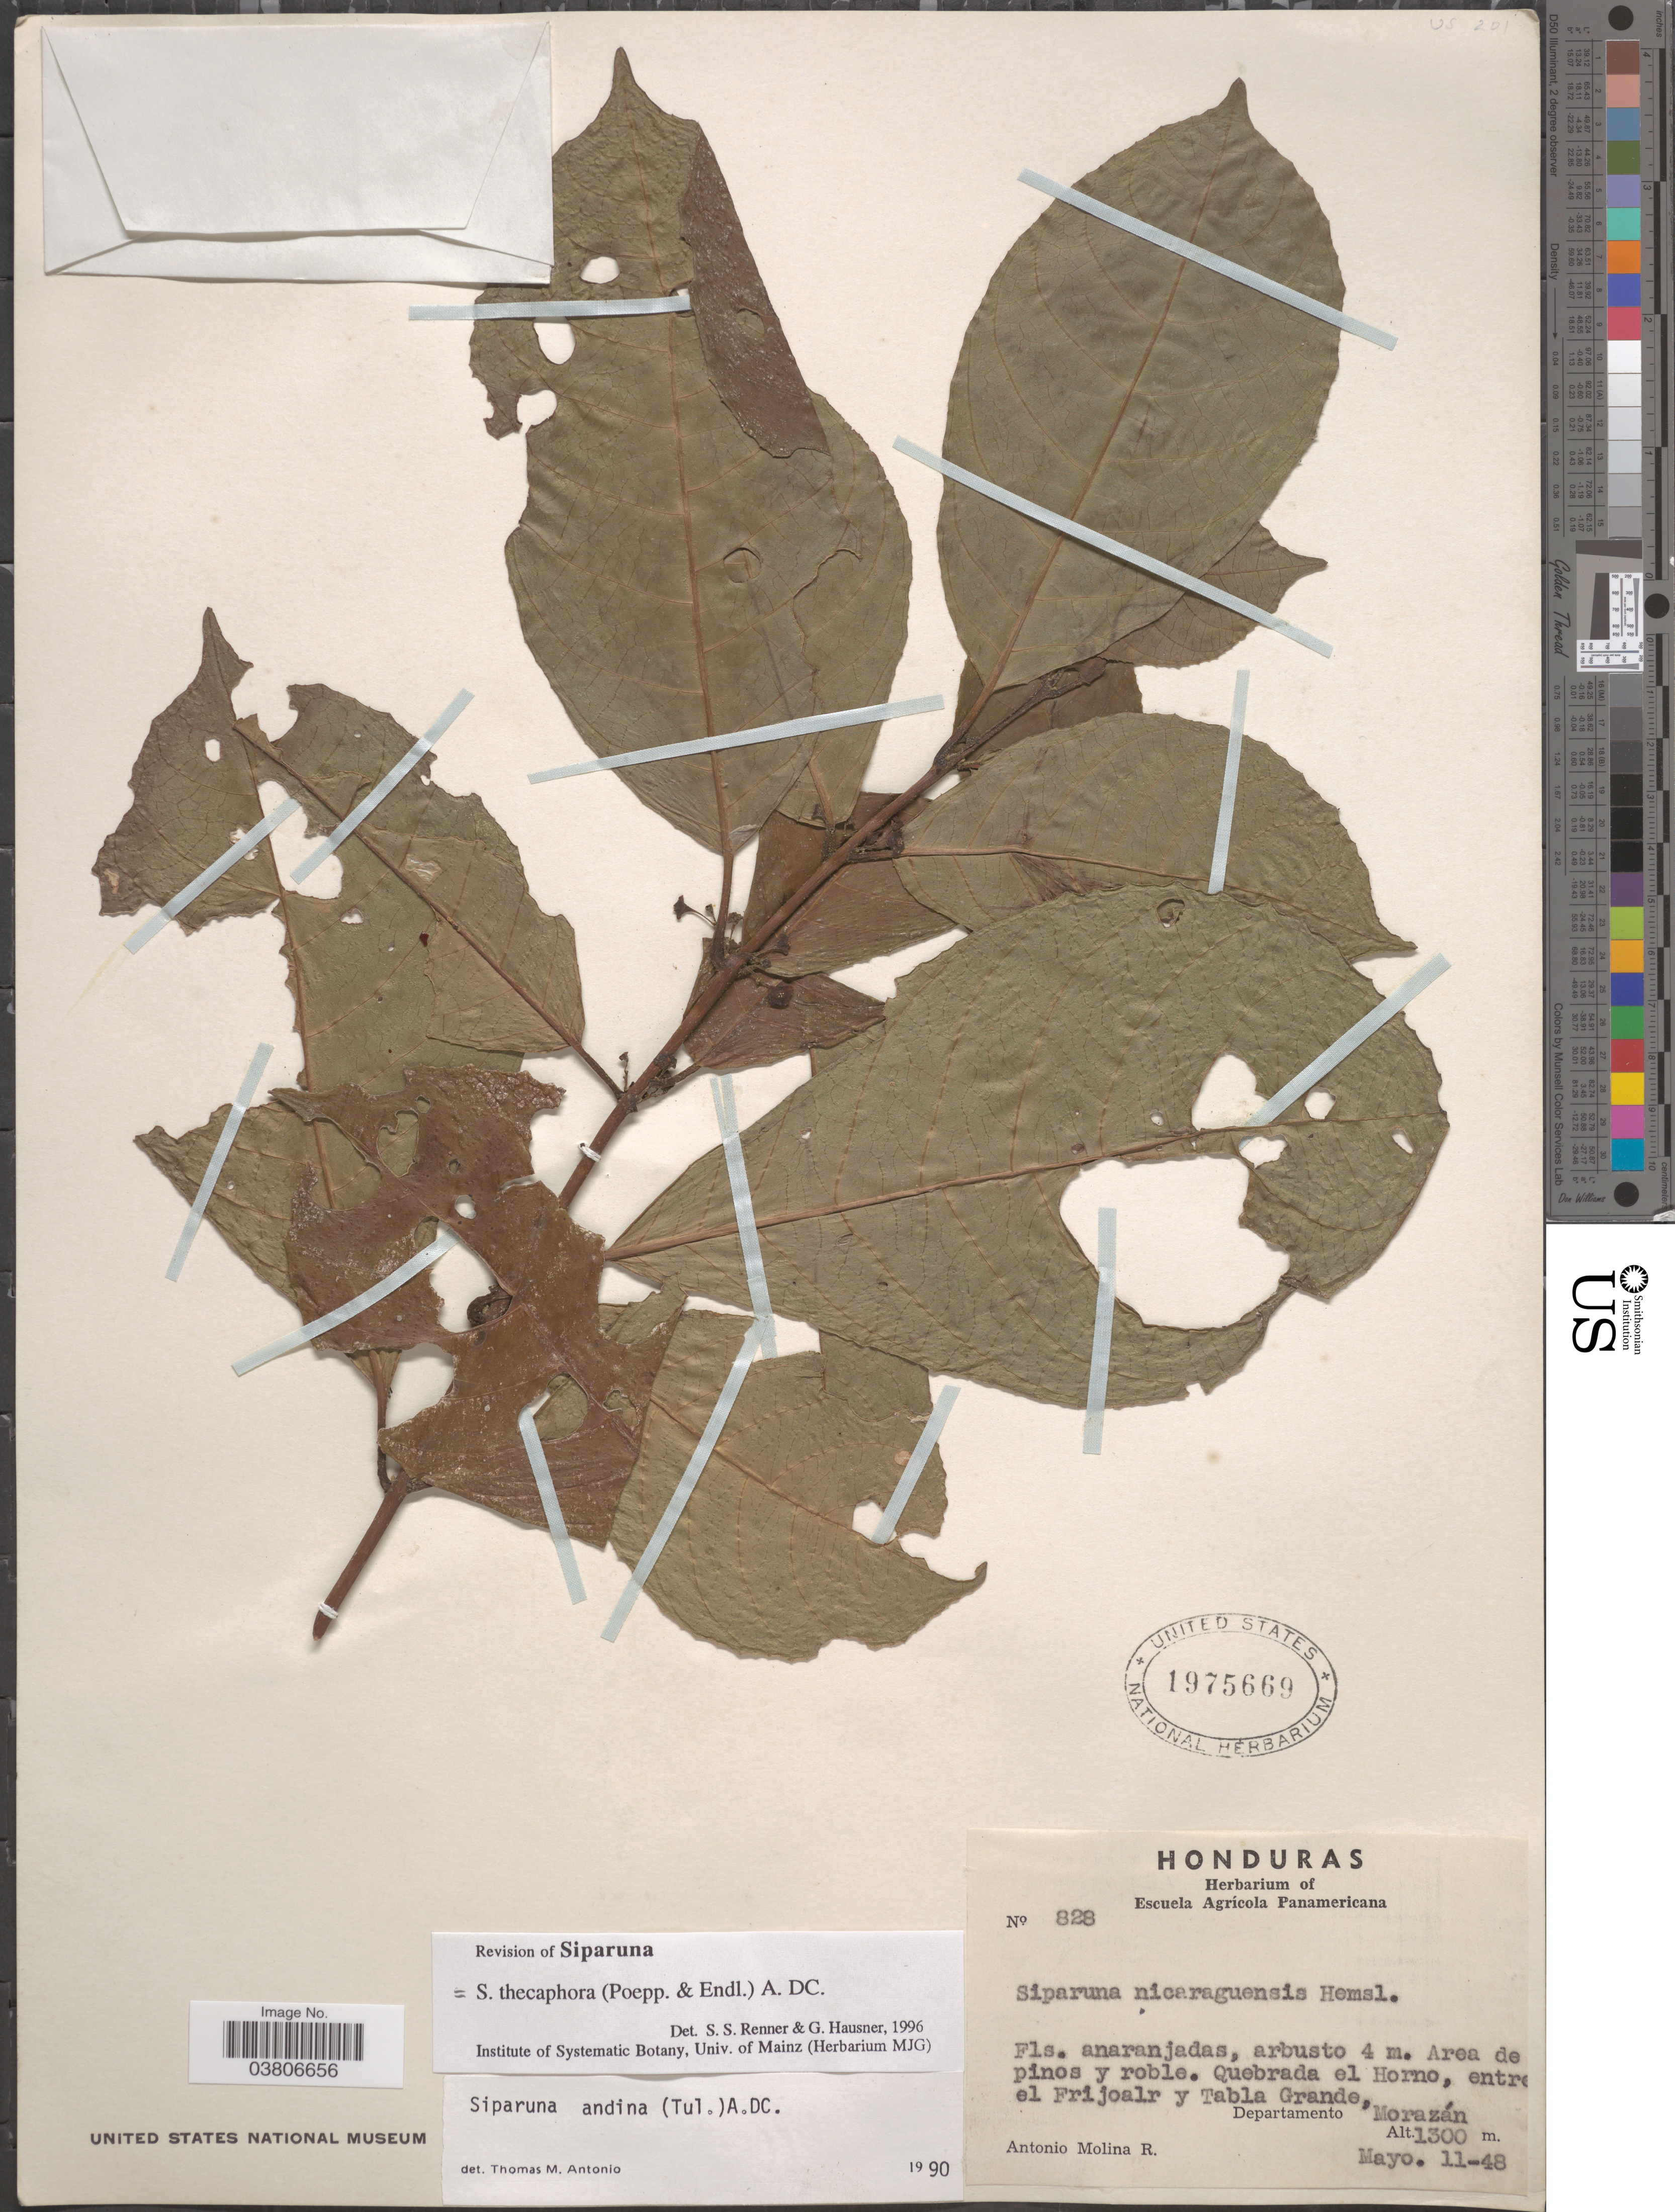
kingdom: Plantae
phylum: Tracheophyta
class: Magnoliopsida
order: Laurales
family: Siparunaceae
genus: Siparuna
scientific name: Siparuna thecaphora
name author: (Poepp. & Endl.) A. DC.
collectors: A. Molina R.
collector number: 828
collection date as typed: Transcribed d/m/y: 11/5/48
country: Honduras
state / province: Fco. Morazán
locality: Quebrada el Horno, entre el Frijoalr y Tabla Grande, Departamento Morazán.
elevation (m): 1300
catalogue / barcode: US 1975669